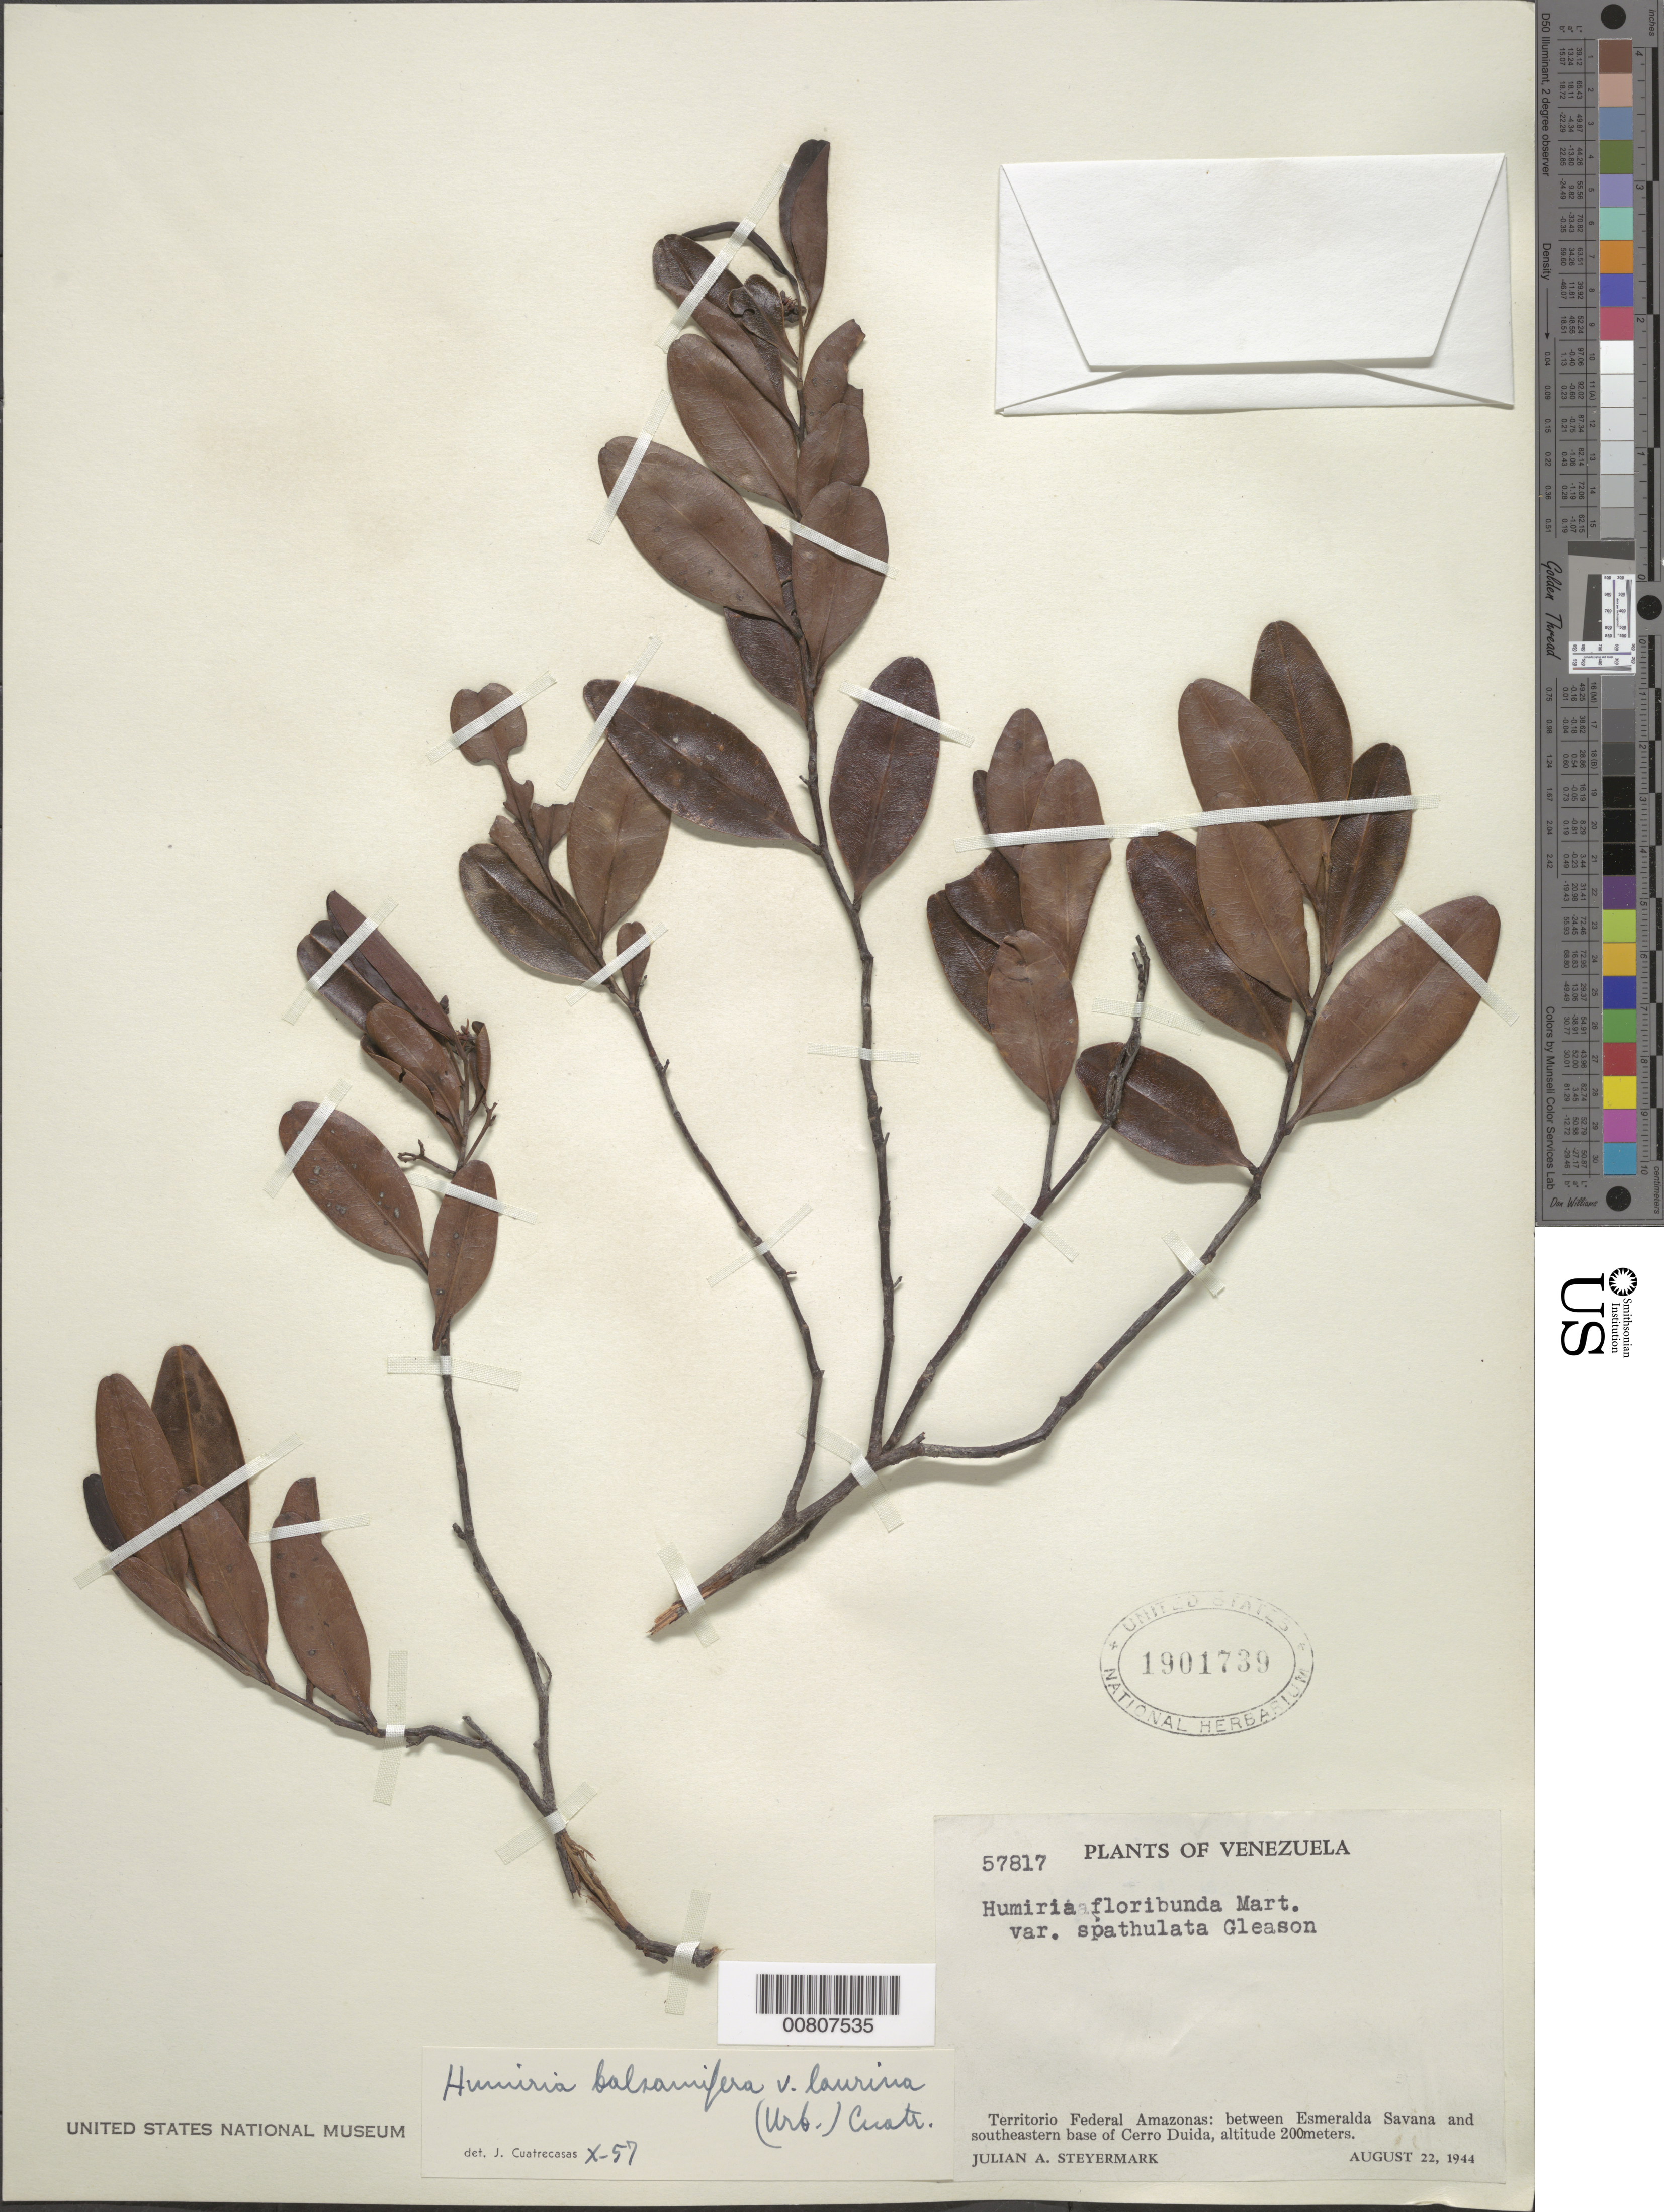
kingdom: Plantae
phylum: Tracheophyta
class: Magnoliopsida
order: Malpighiales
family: Humiriaceae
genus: Humiria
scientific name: Humiria balsamifera var. laurina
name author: Cuatrec.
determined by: Cuatrecasas, J.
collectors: J. Steyermark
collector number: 57817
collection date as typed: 22-Aug-44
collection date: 1944-08-22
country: Venezuela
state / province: Amazonas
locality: Cerro Duida, between Esmeralda Savanna and SE Cerro Duida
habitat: Savanna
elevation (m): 200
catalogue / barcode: US 1901739